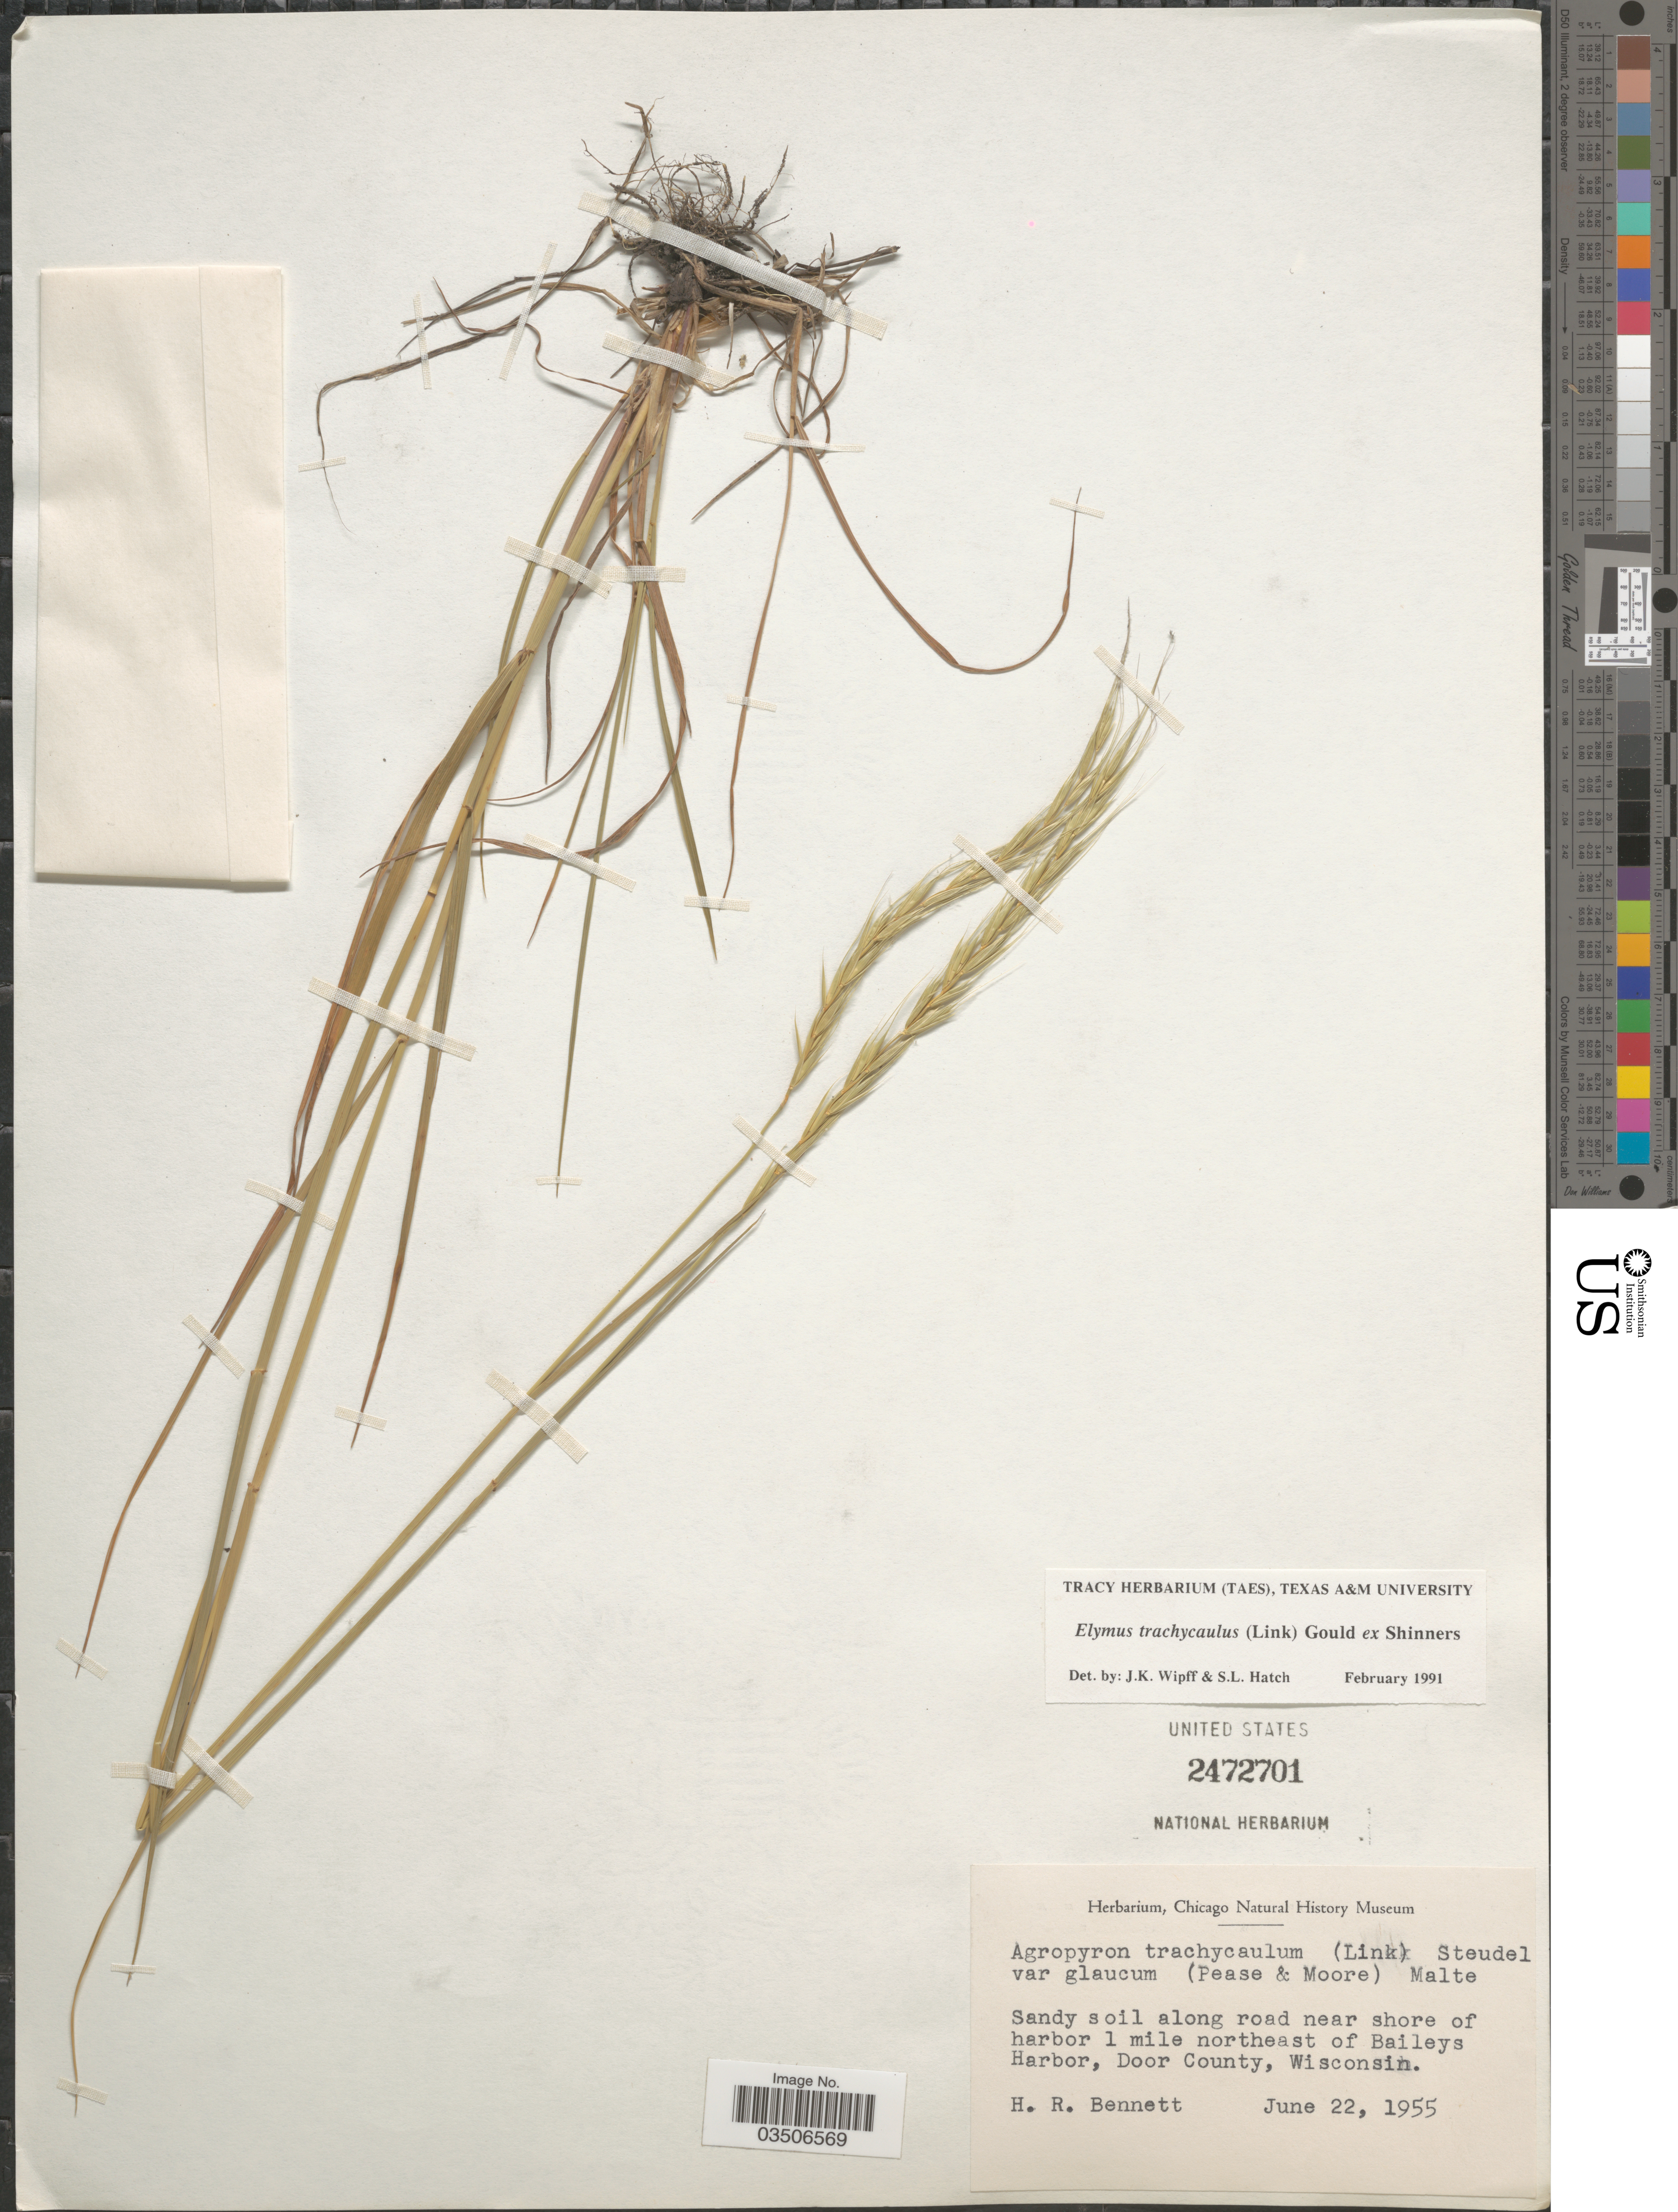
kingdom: Plantae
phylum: Tracheophyta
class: Liliopsida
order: Poales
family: Poaceae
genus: Elymus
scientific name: Elymus trachycaulus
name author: (Link) Gould ex Shinners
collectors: H. R. Bennett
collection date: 1955-06-22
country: United States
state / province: Wisconsin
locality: Sandy soil along road near shore of harbor 1 mile northeast of Baileys Harbor, Door County.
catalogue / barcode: US 2472701